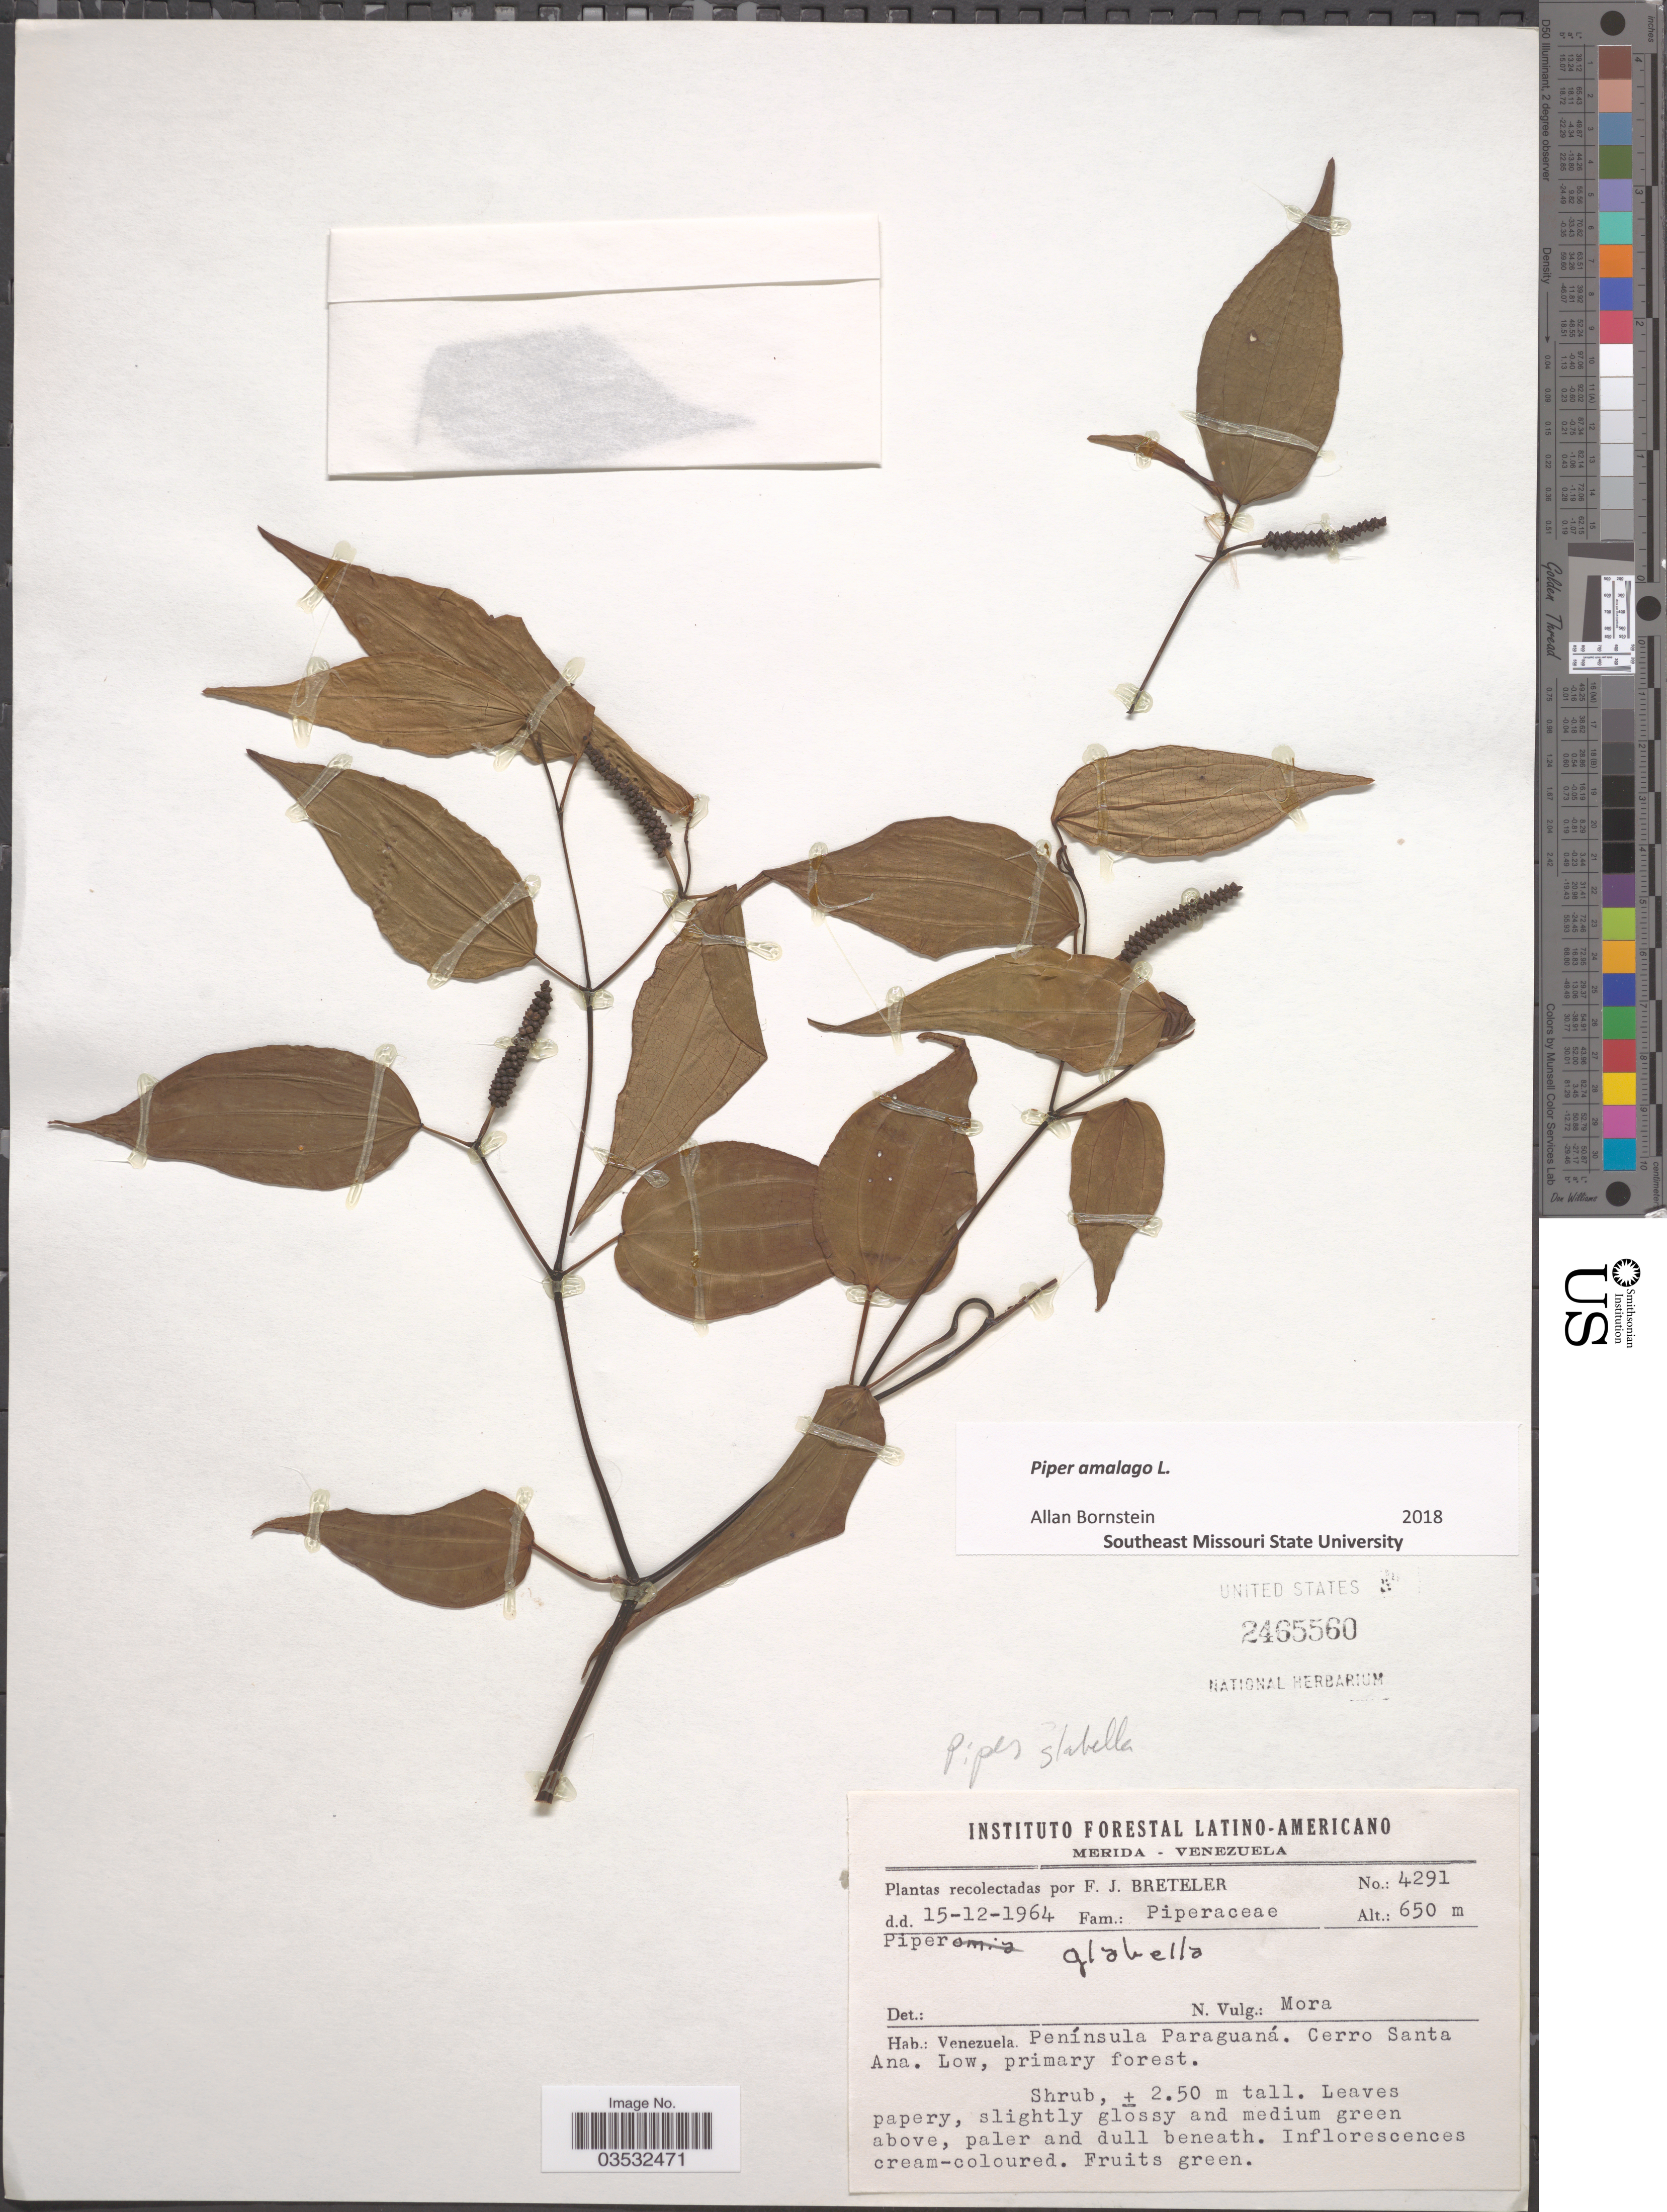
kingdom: Plantae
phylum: Tracheophyta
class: Magnoliopsida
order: Piperales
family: Piperaceae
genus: Piper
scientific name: Piper amalago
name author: L.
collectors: F. J. Breteler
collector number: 4291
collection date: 1964-12-15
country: Venezuela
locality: Península Paraguaná. Cerro Santa Ana.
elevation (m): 650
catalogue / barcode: US 2465560